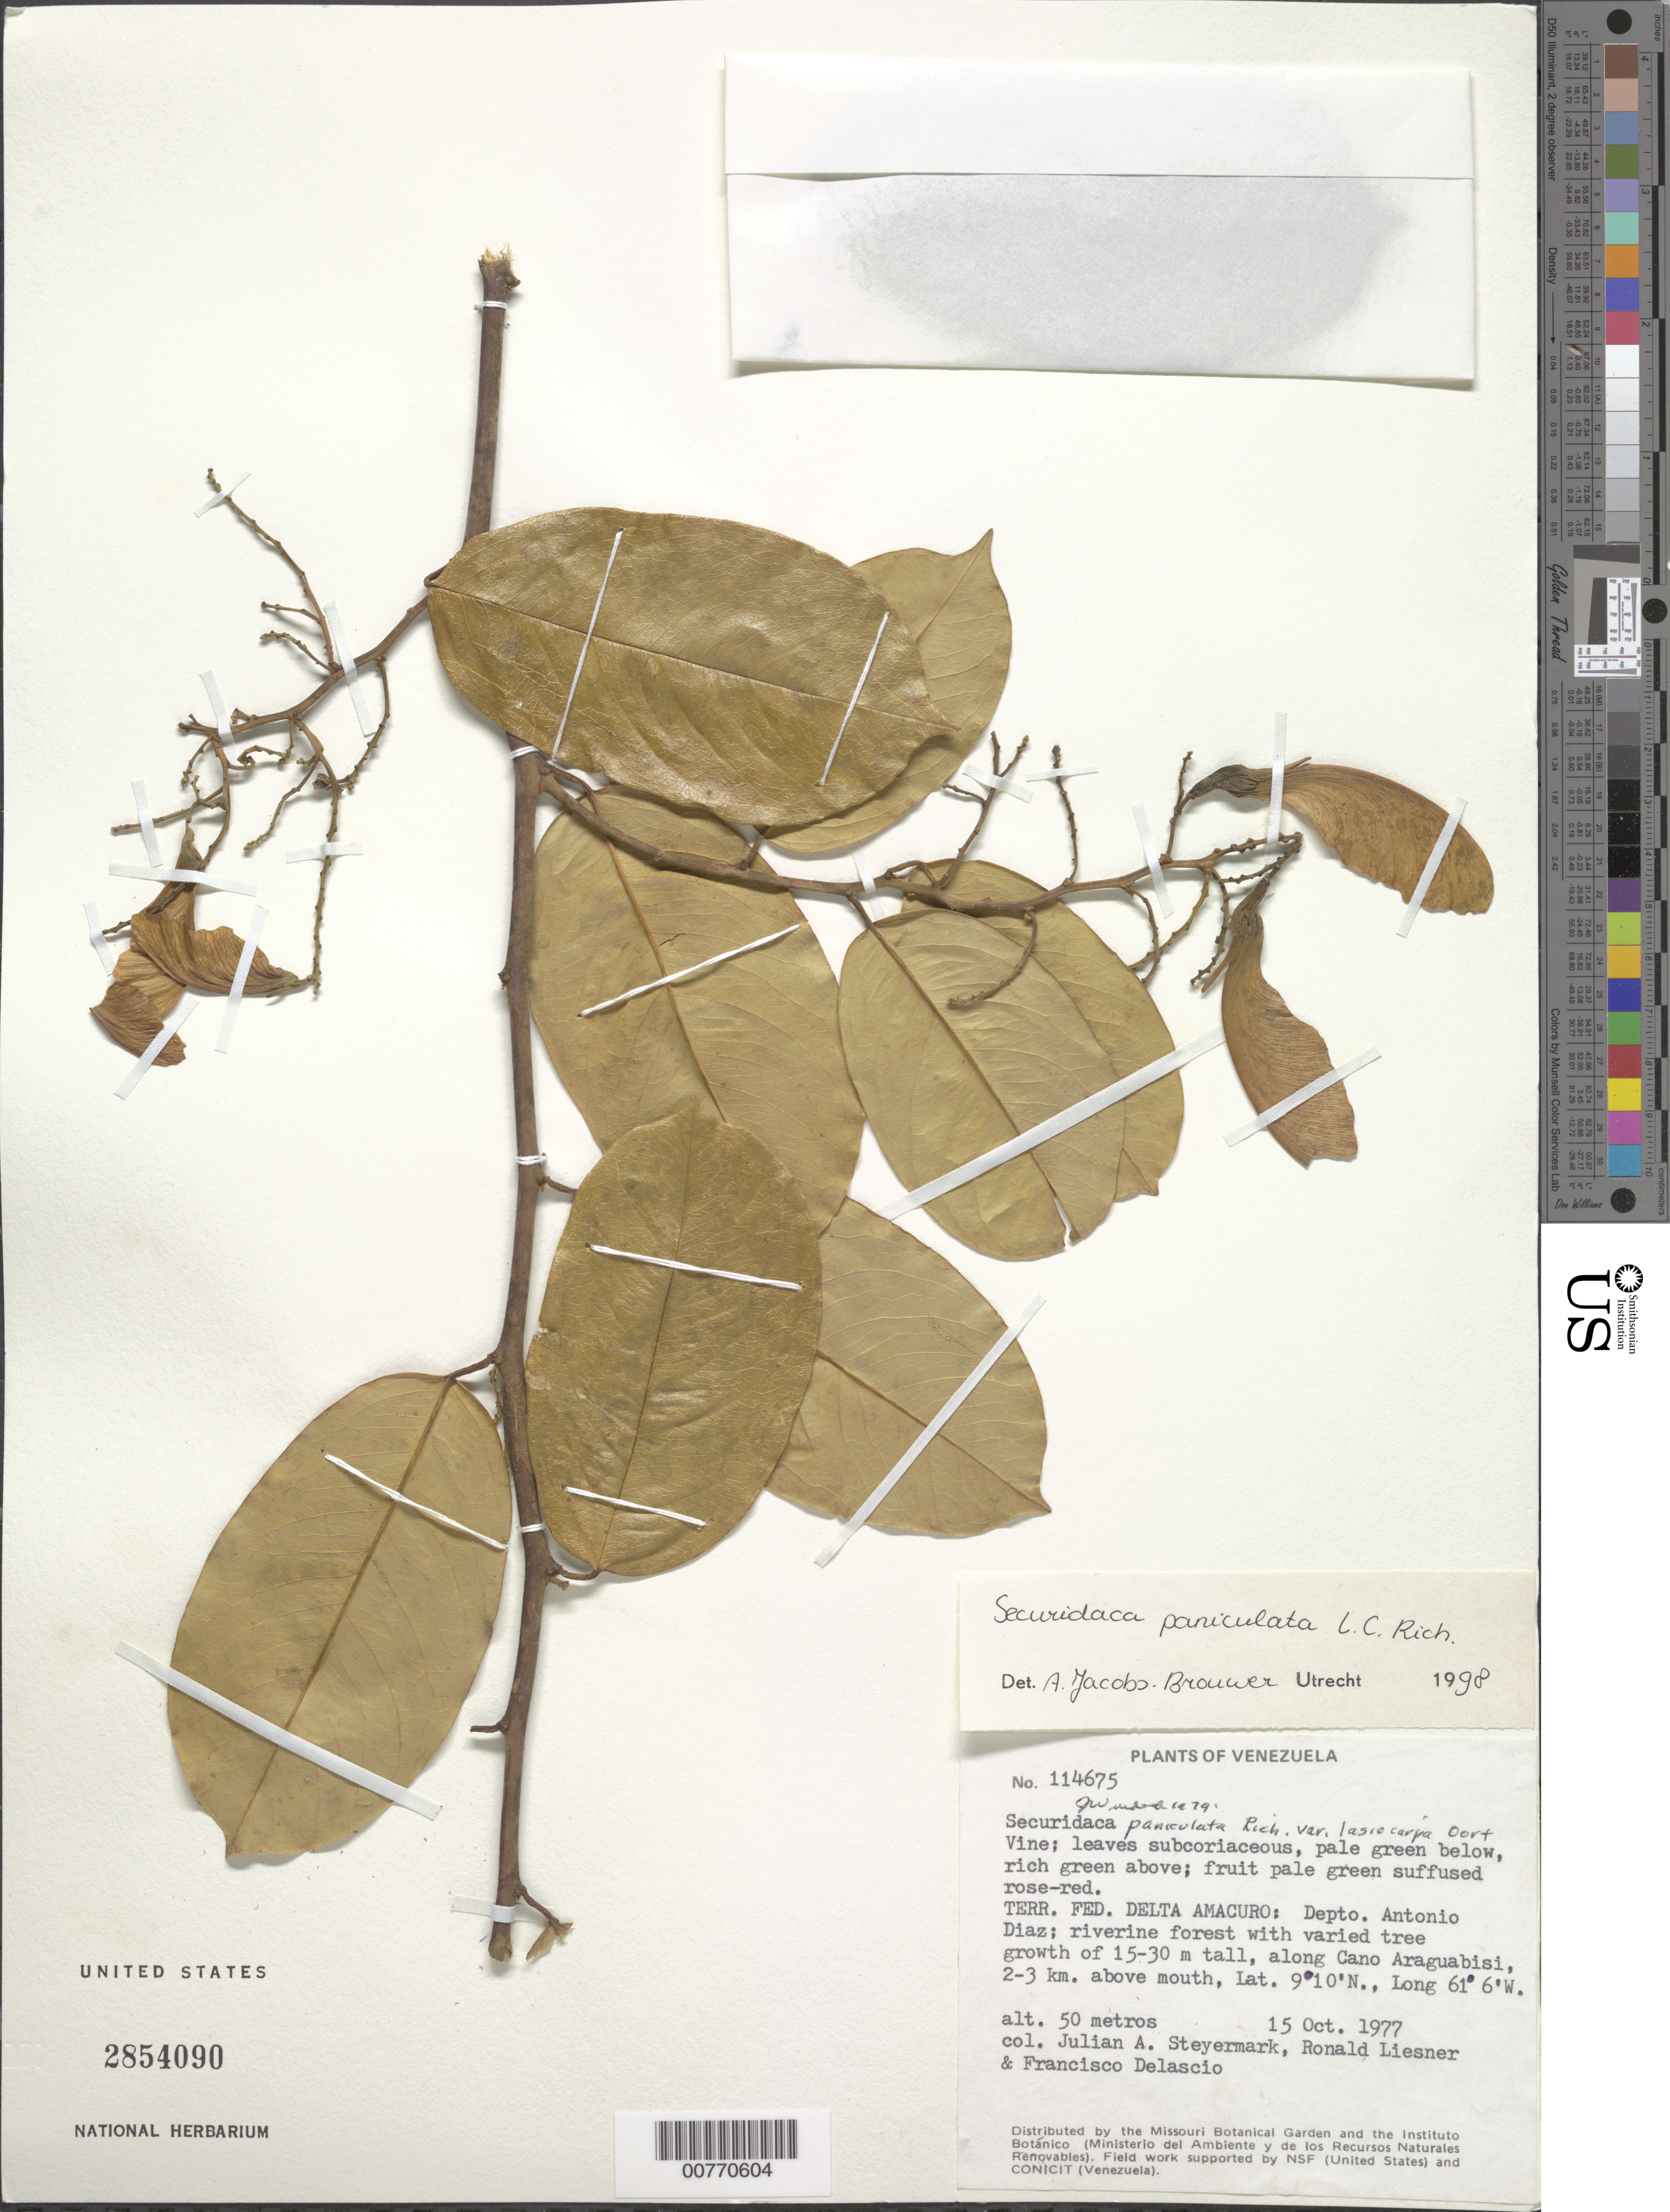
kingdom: Plantae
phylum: Tracheophyta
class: Magnoliopsida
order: Fabales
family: Polygalaceae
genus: Securidaca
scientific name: Securidaca paniculata var. lasiocarpa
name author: Oort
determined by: Wurdack, John J., (US), US (UNITED STATES)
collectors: J. Steyermark, R. L. Liesner & F. Delascio C.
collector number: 114675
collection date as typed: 15-Oct-77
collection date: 1977-10-15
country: Venezuela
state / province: Delta Amacuro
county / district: Antonio Díaz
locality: Caño Araguabisi, 2-3 km above mouth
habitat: Riverine forest with varied tree growth of 15-30 m tall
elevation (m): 50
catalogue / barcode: US 2854090